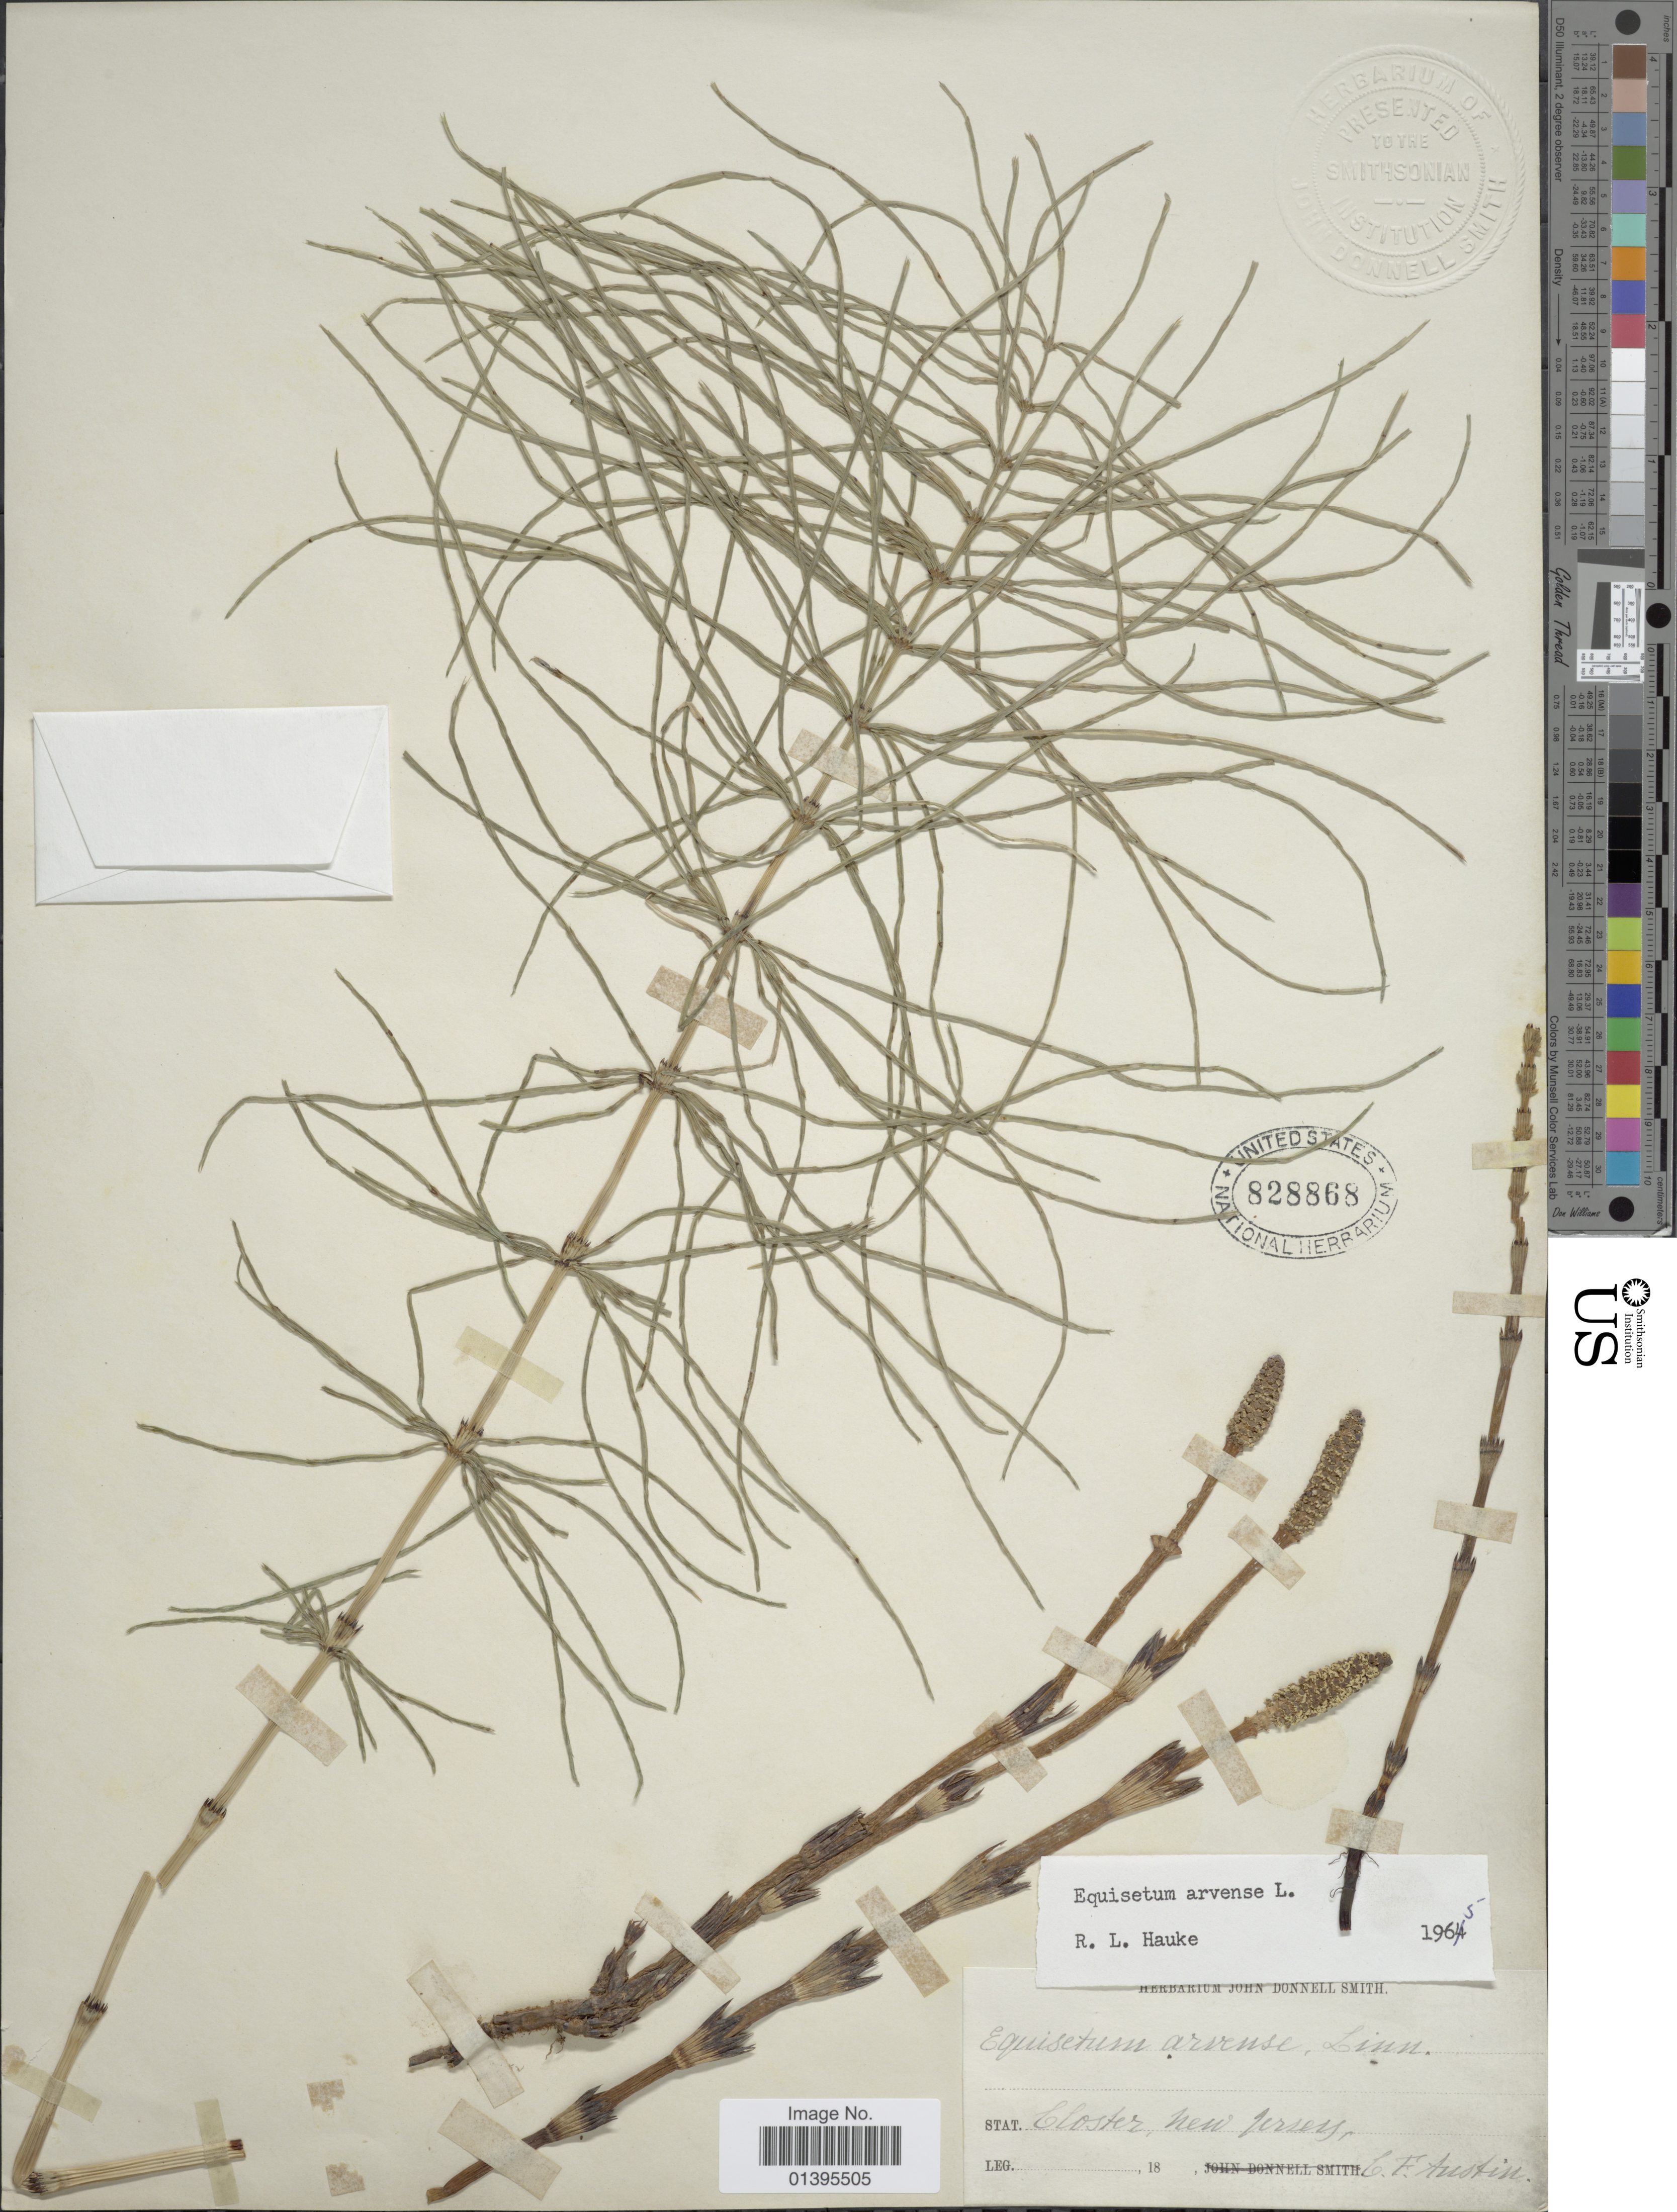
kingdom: Plantae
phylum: Tracheophyta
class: Polypodiopsida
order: Equisetales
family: Equisetaceae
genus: Equisetum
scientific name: Equisetum arvense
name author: L.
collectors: C. F. Austin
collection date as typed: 18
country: United States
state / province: New Jersey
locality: Closter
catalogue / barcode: US 828868